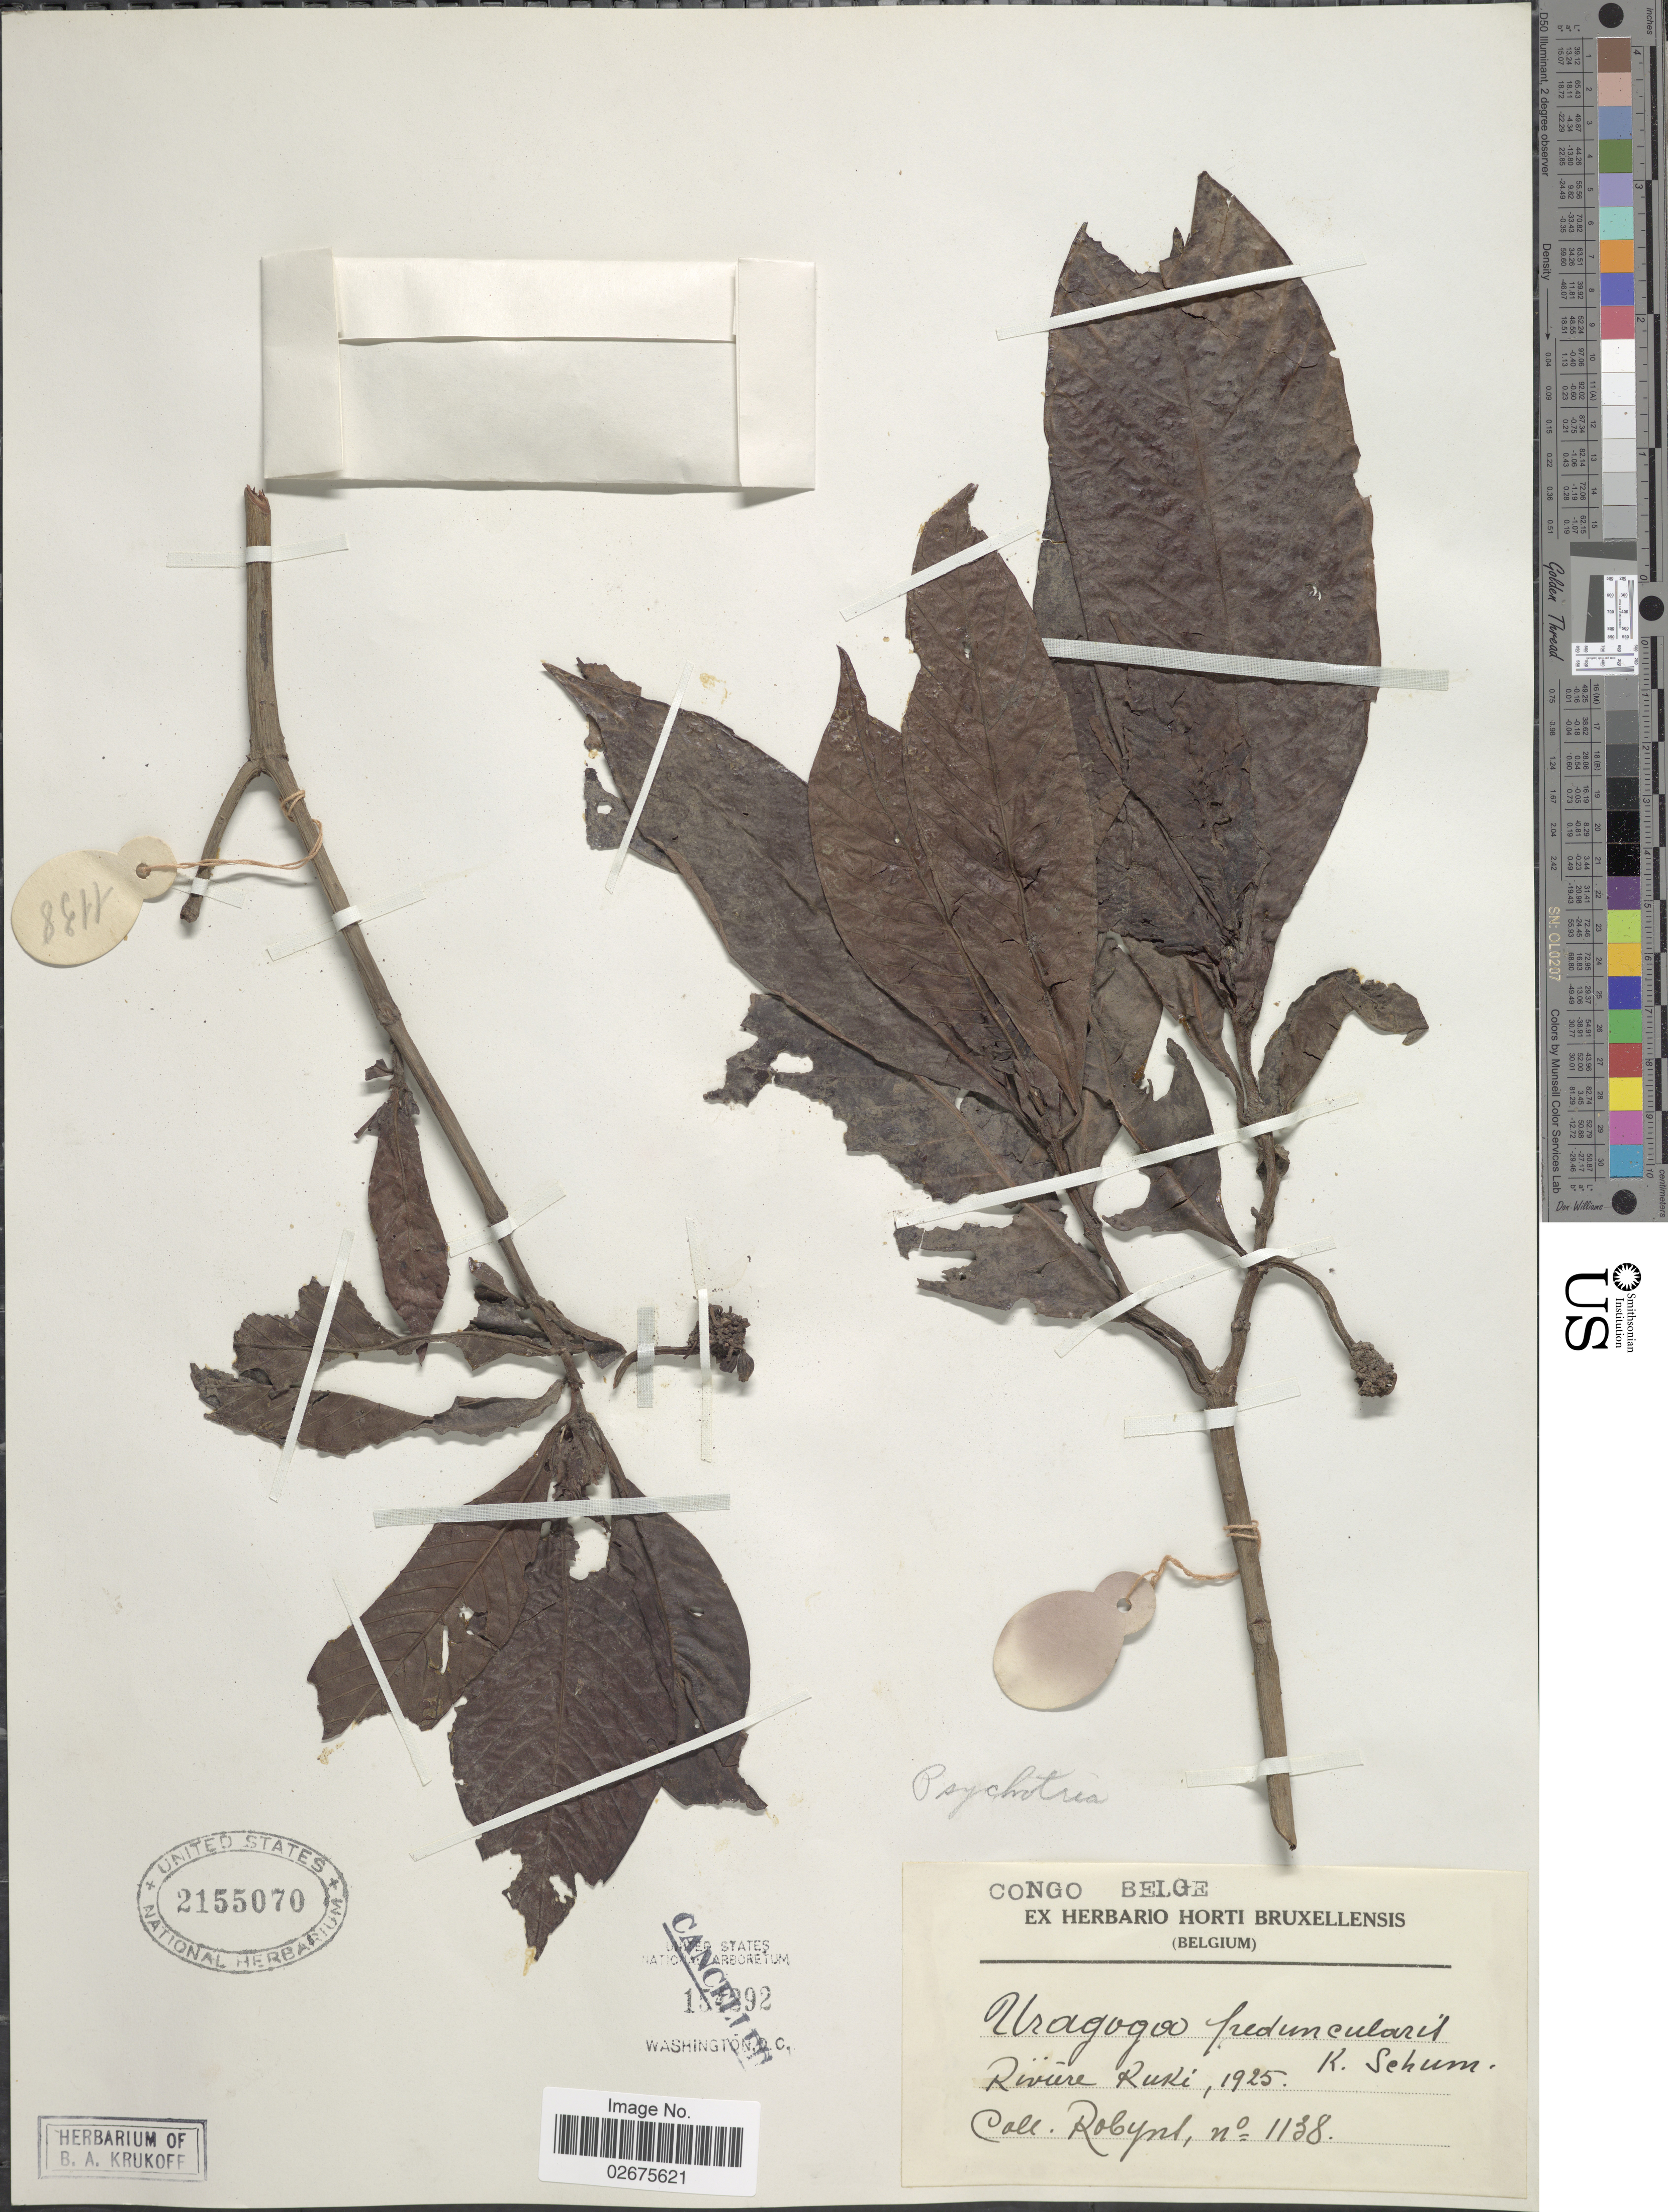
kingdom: Plantae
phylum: Tracheophyta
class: Magnoliopsida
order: Gentianales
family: Rubiaceae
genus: Uragoga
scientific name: Uragoga peduncularis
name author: (Salisb.) K. Schum.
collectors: -. Robyns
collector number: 1138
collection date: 1925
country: Congo, Democratic Republic of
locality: Riviere Ruki, Congo Belge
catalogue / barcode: US 2155070